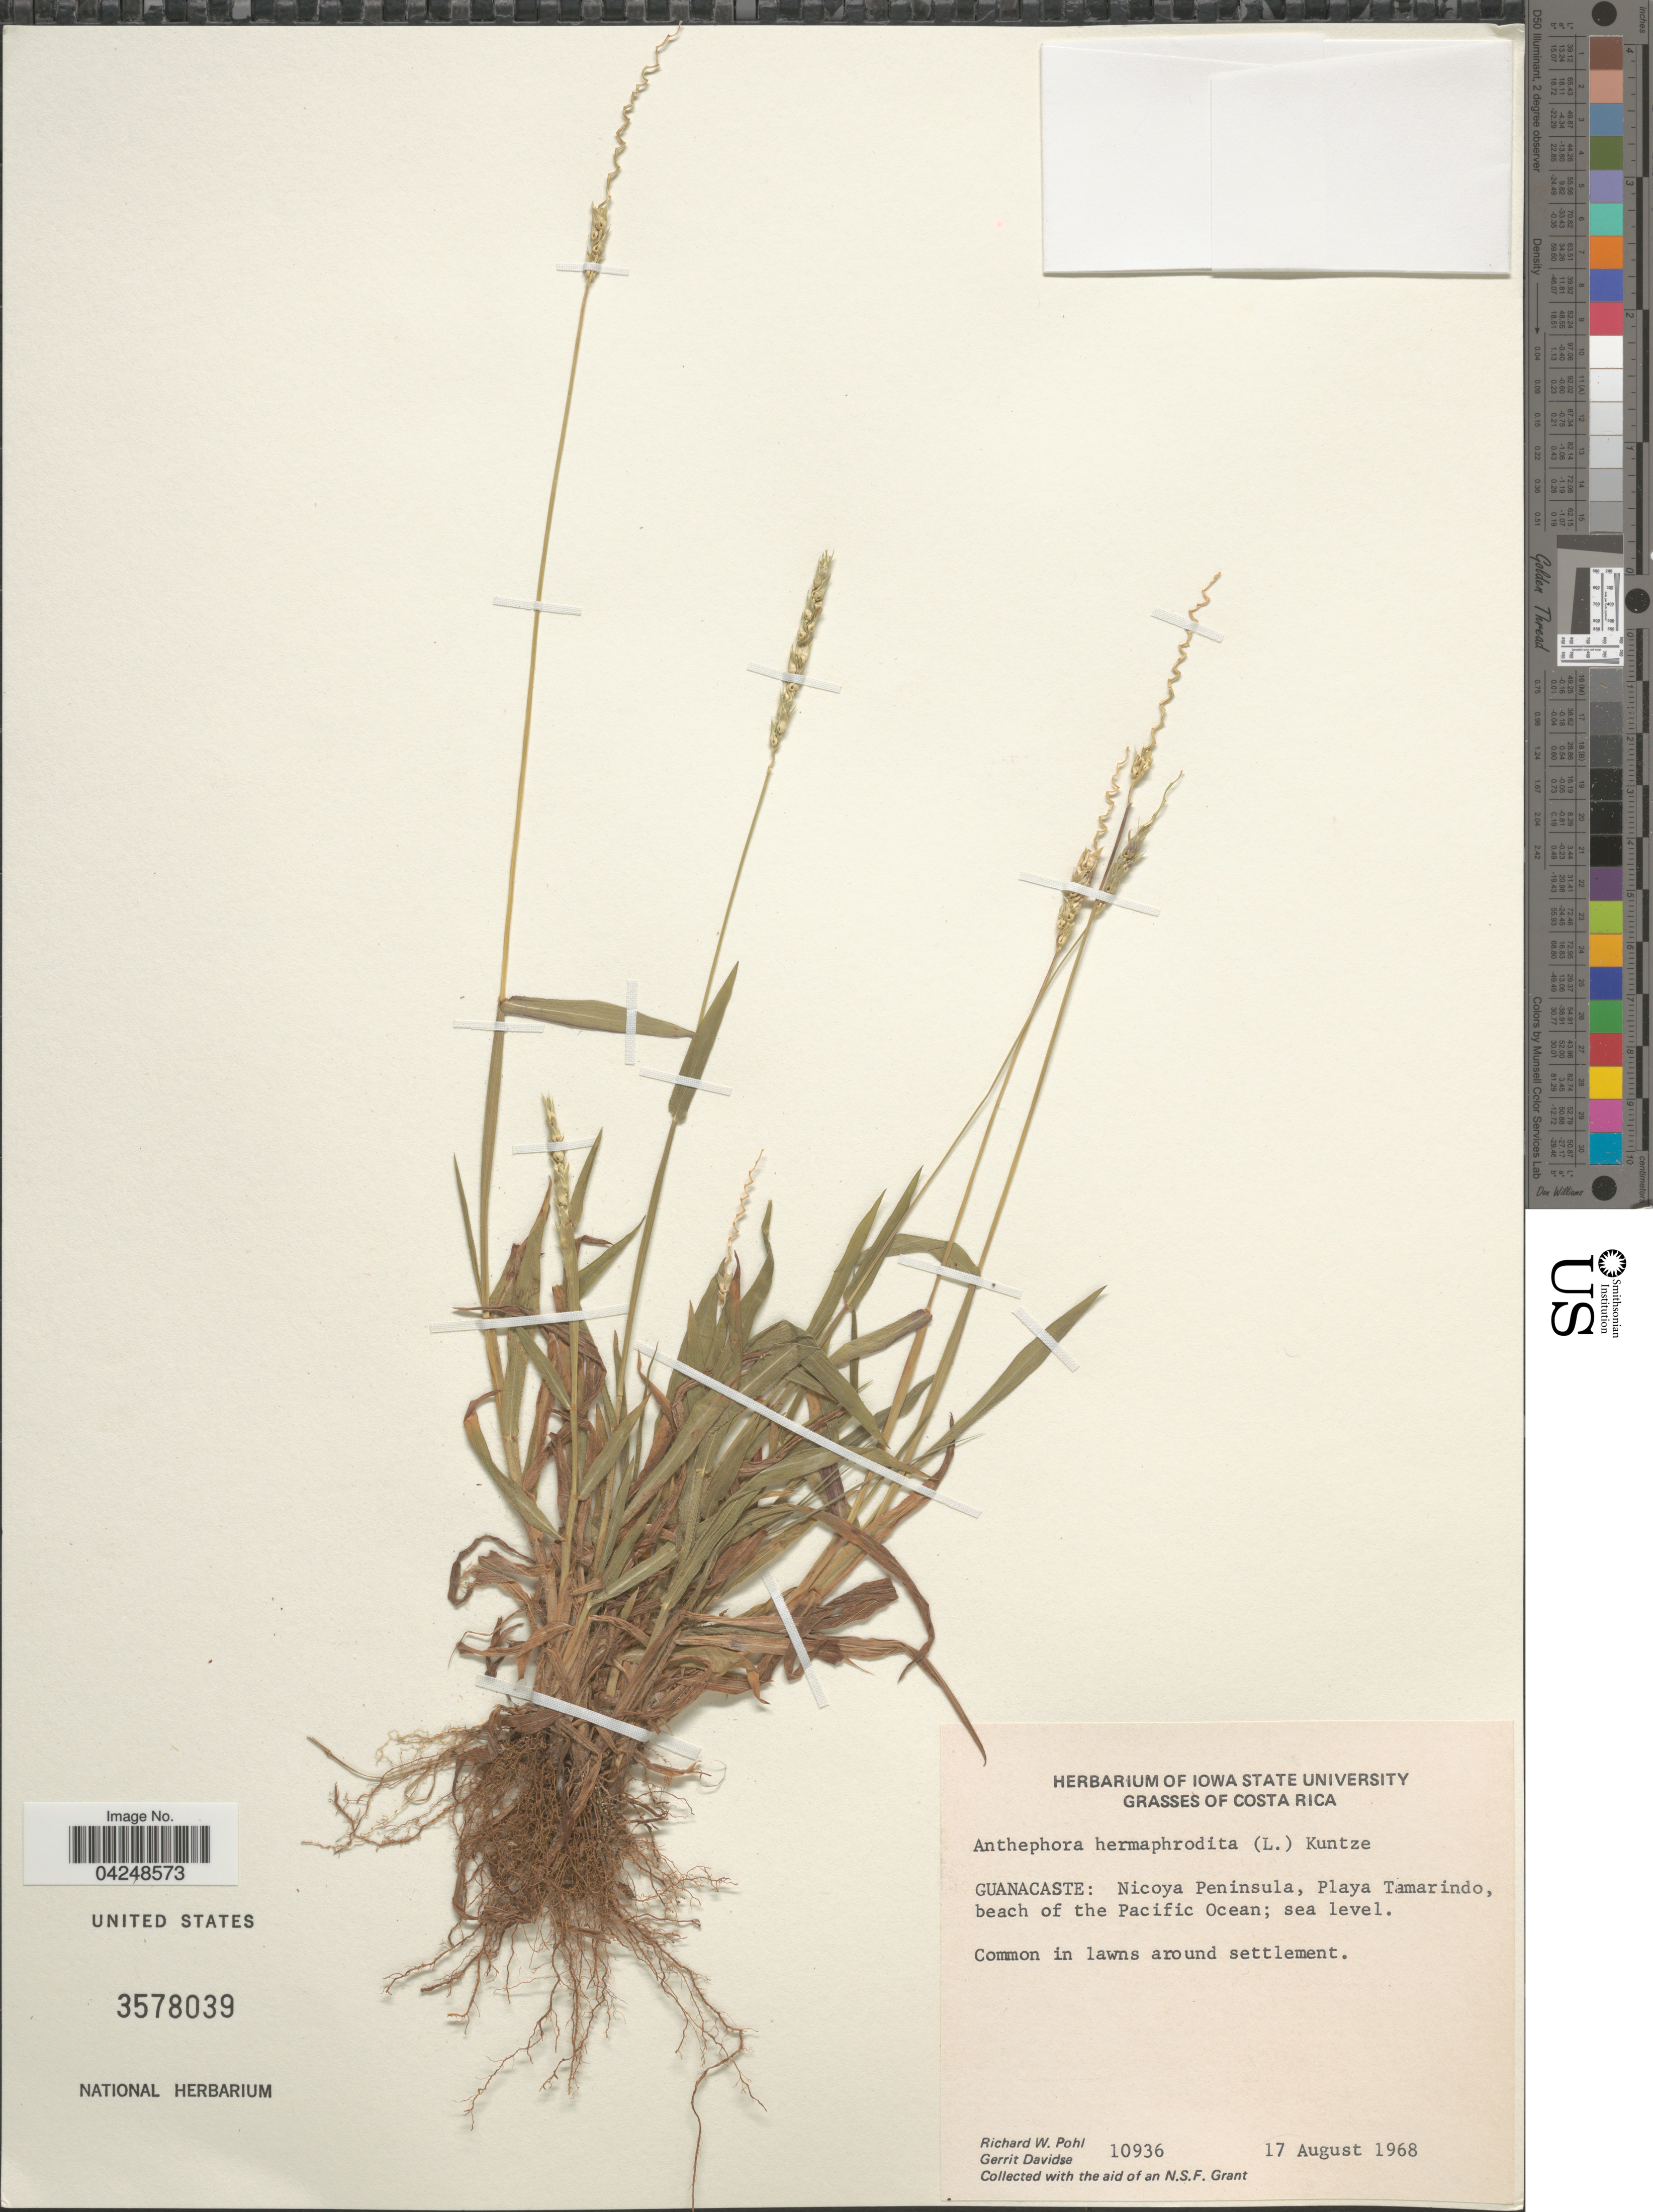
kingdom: Plantae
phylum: Tracheophyta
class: Liliopsida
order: Poales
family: Poaceae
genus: Anthephora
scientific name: Anthephora hermaphrodita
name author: (L.) Kuntze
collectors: R. W. Pohl & G. Davidse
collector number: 10936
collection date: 1968-08-17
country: Costa Rica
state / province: Guanacaste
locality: Nicoya Peninsula, Playa Tamarindo, beach of the Pacific Ocean.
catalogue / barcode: US 3578039